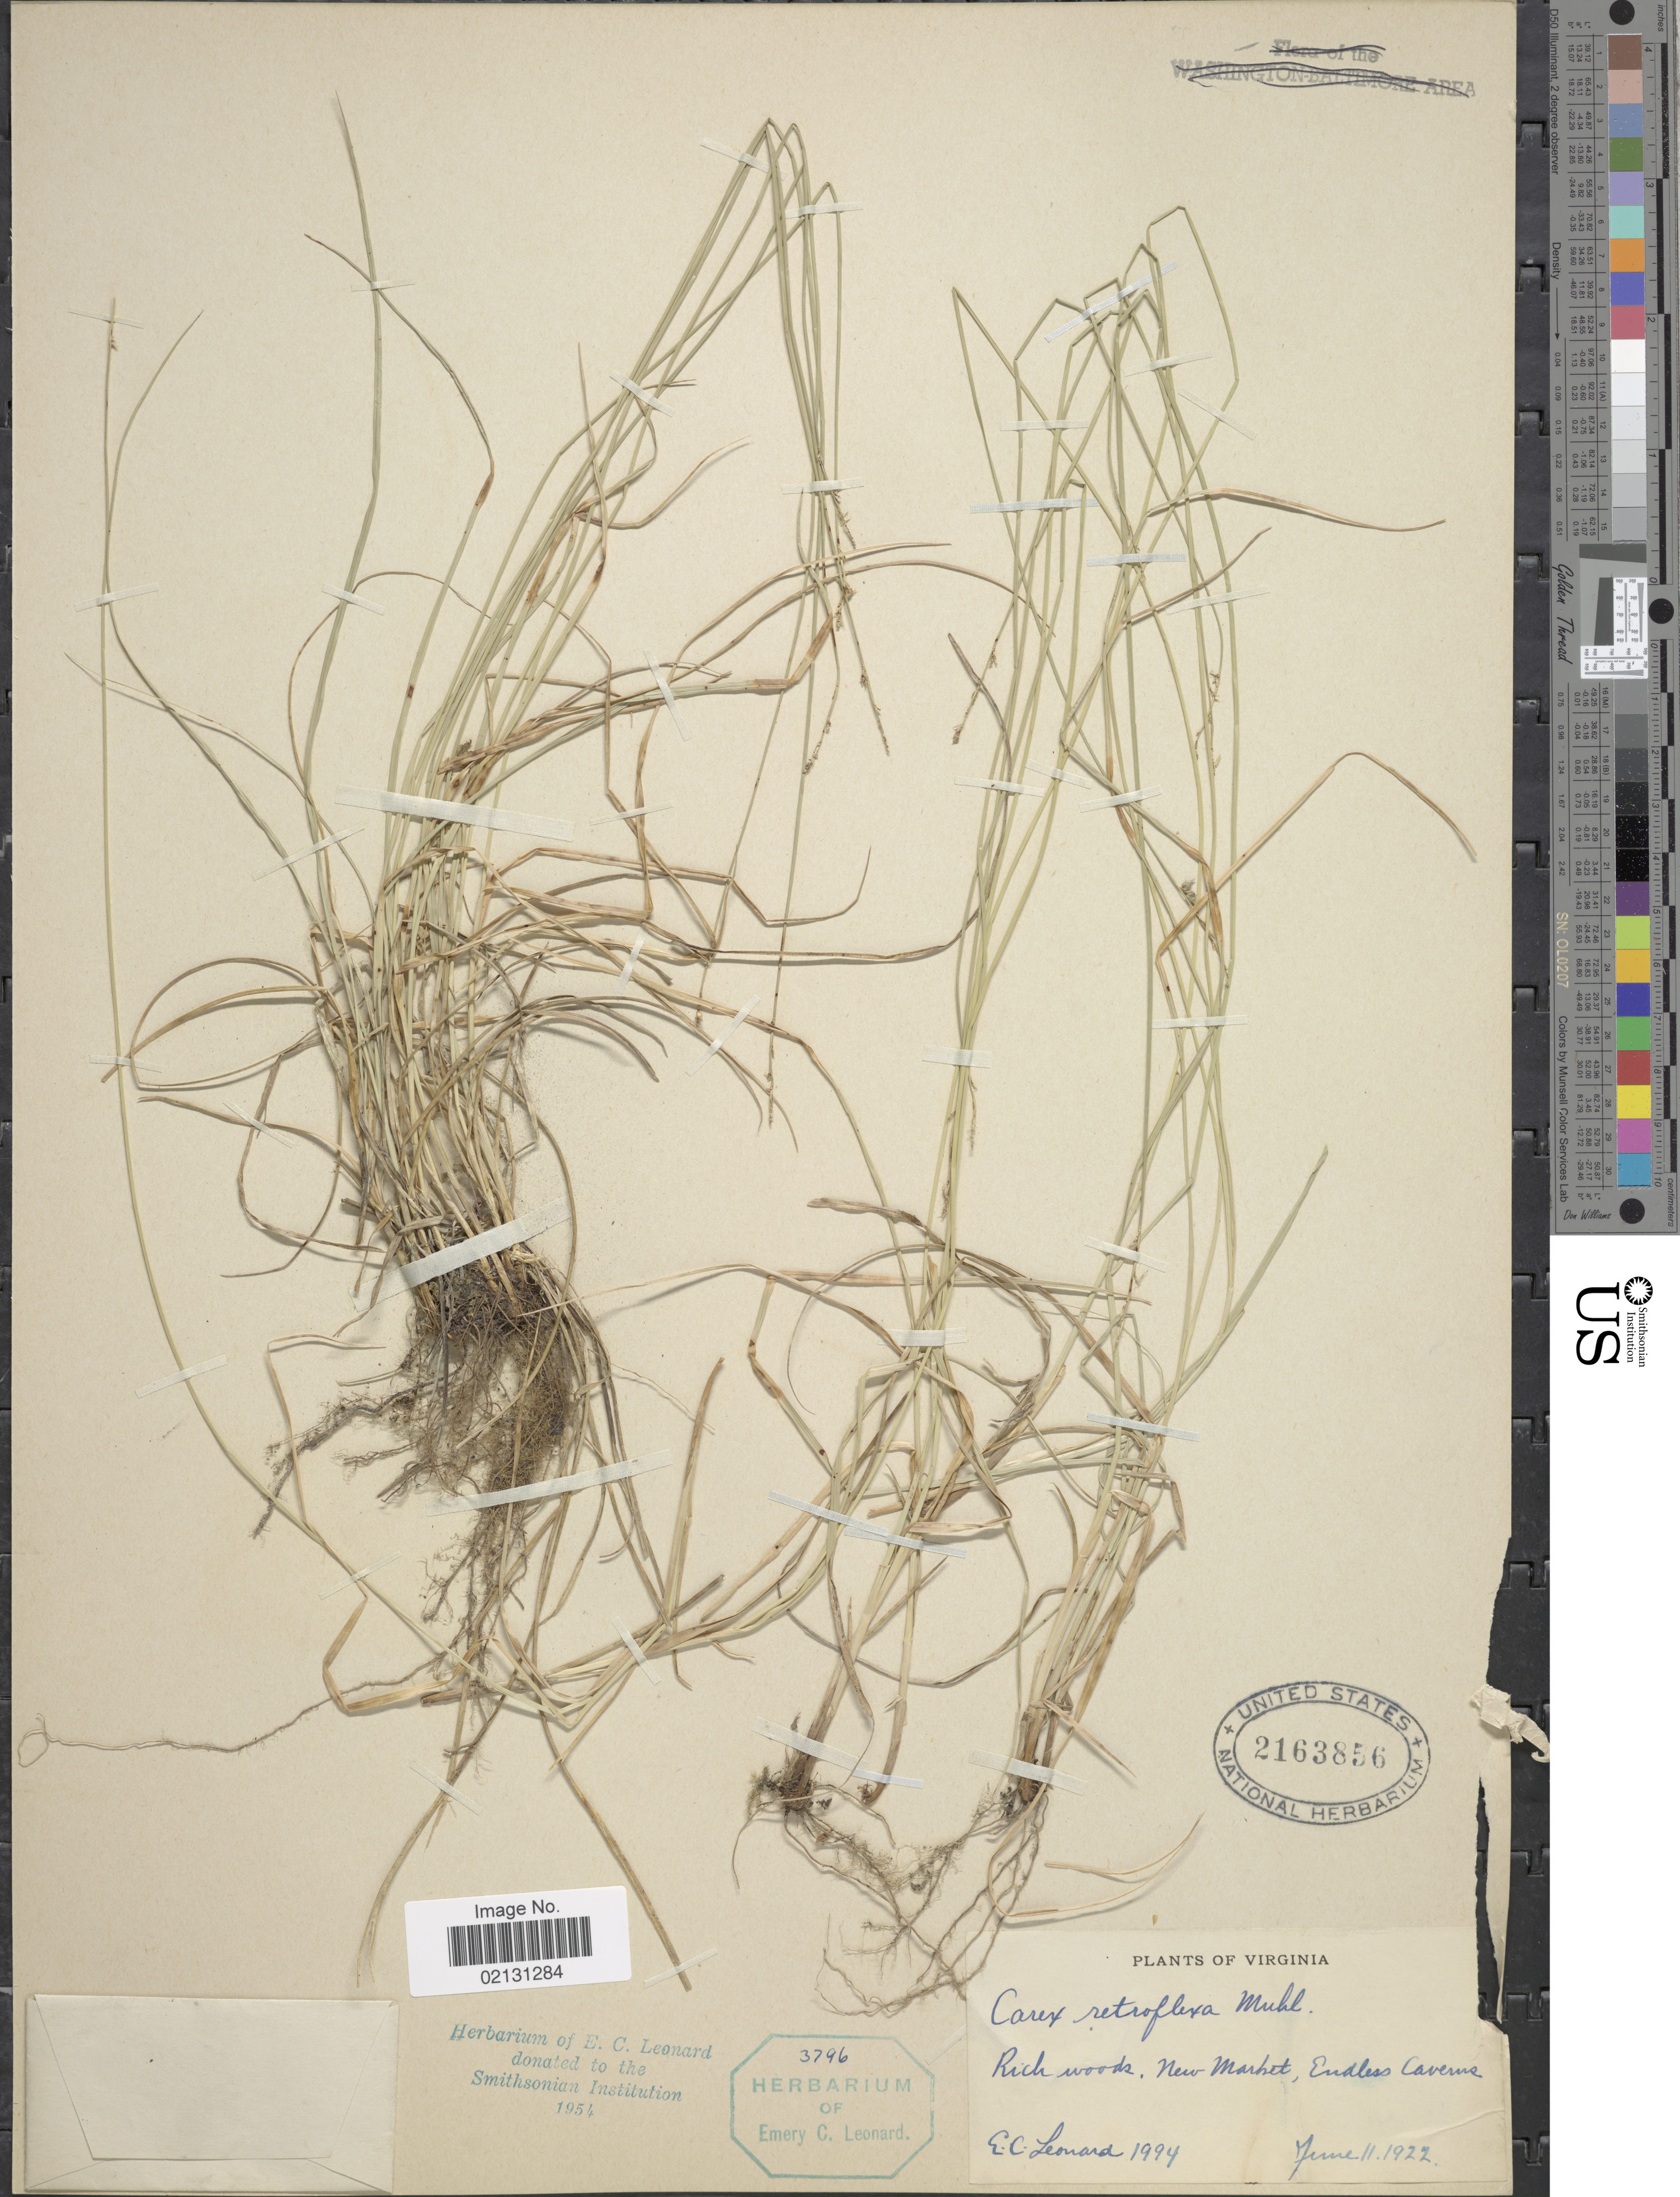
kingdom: Plantae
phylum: Tracheophyta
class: Liliopsida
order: Poales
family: Cyperaceae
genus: Carex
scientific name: Carex retroflexa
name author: Muhl. ex Willd.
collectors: E. C. Leonard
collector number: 1994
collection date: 1922-06-11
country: United States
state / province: Virginia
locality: Rich woods, New Martret, Endless Caverns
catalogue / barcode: US 2163856